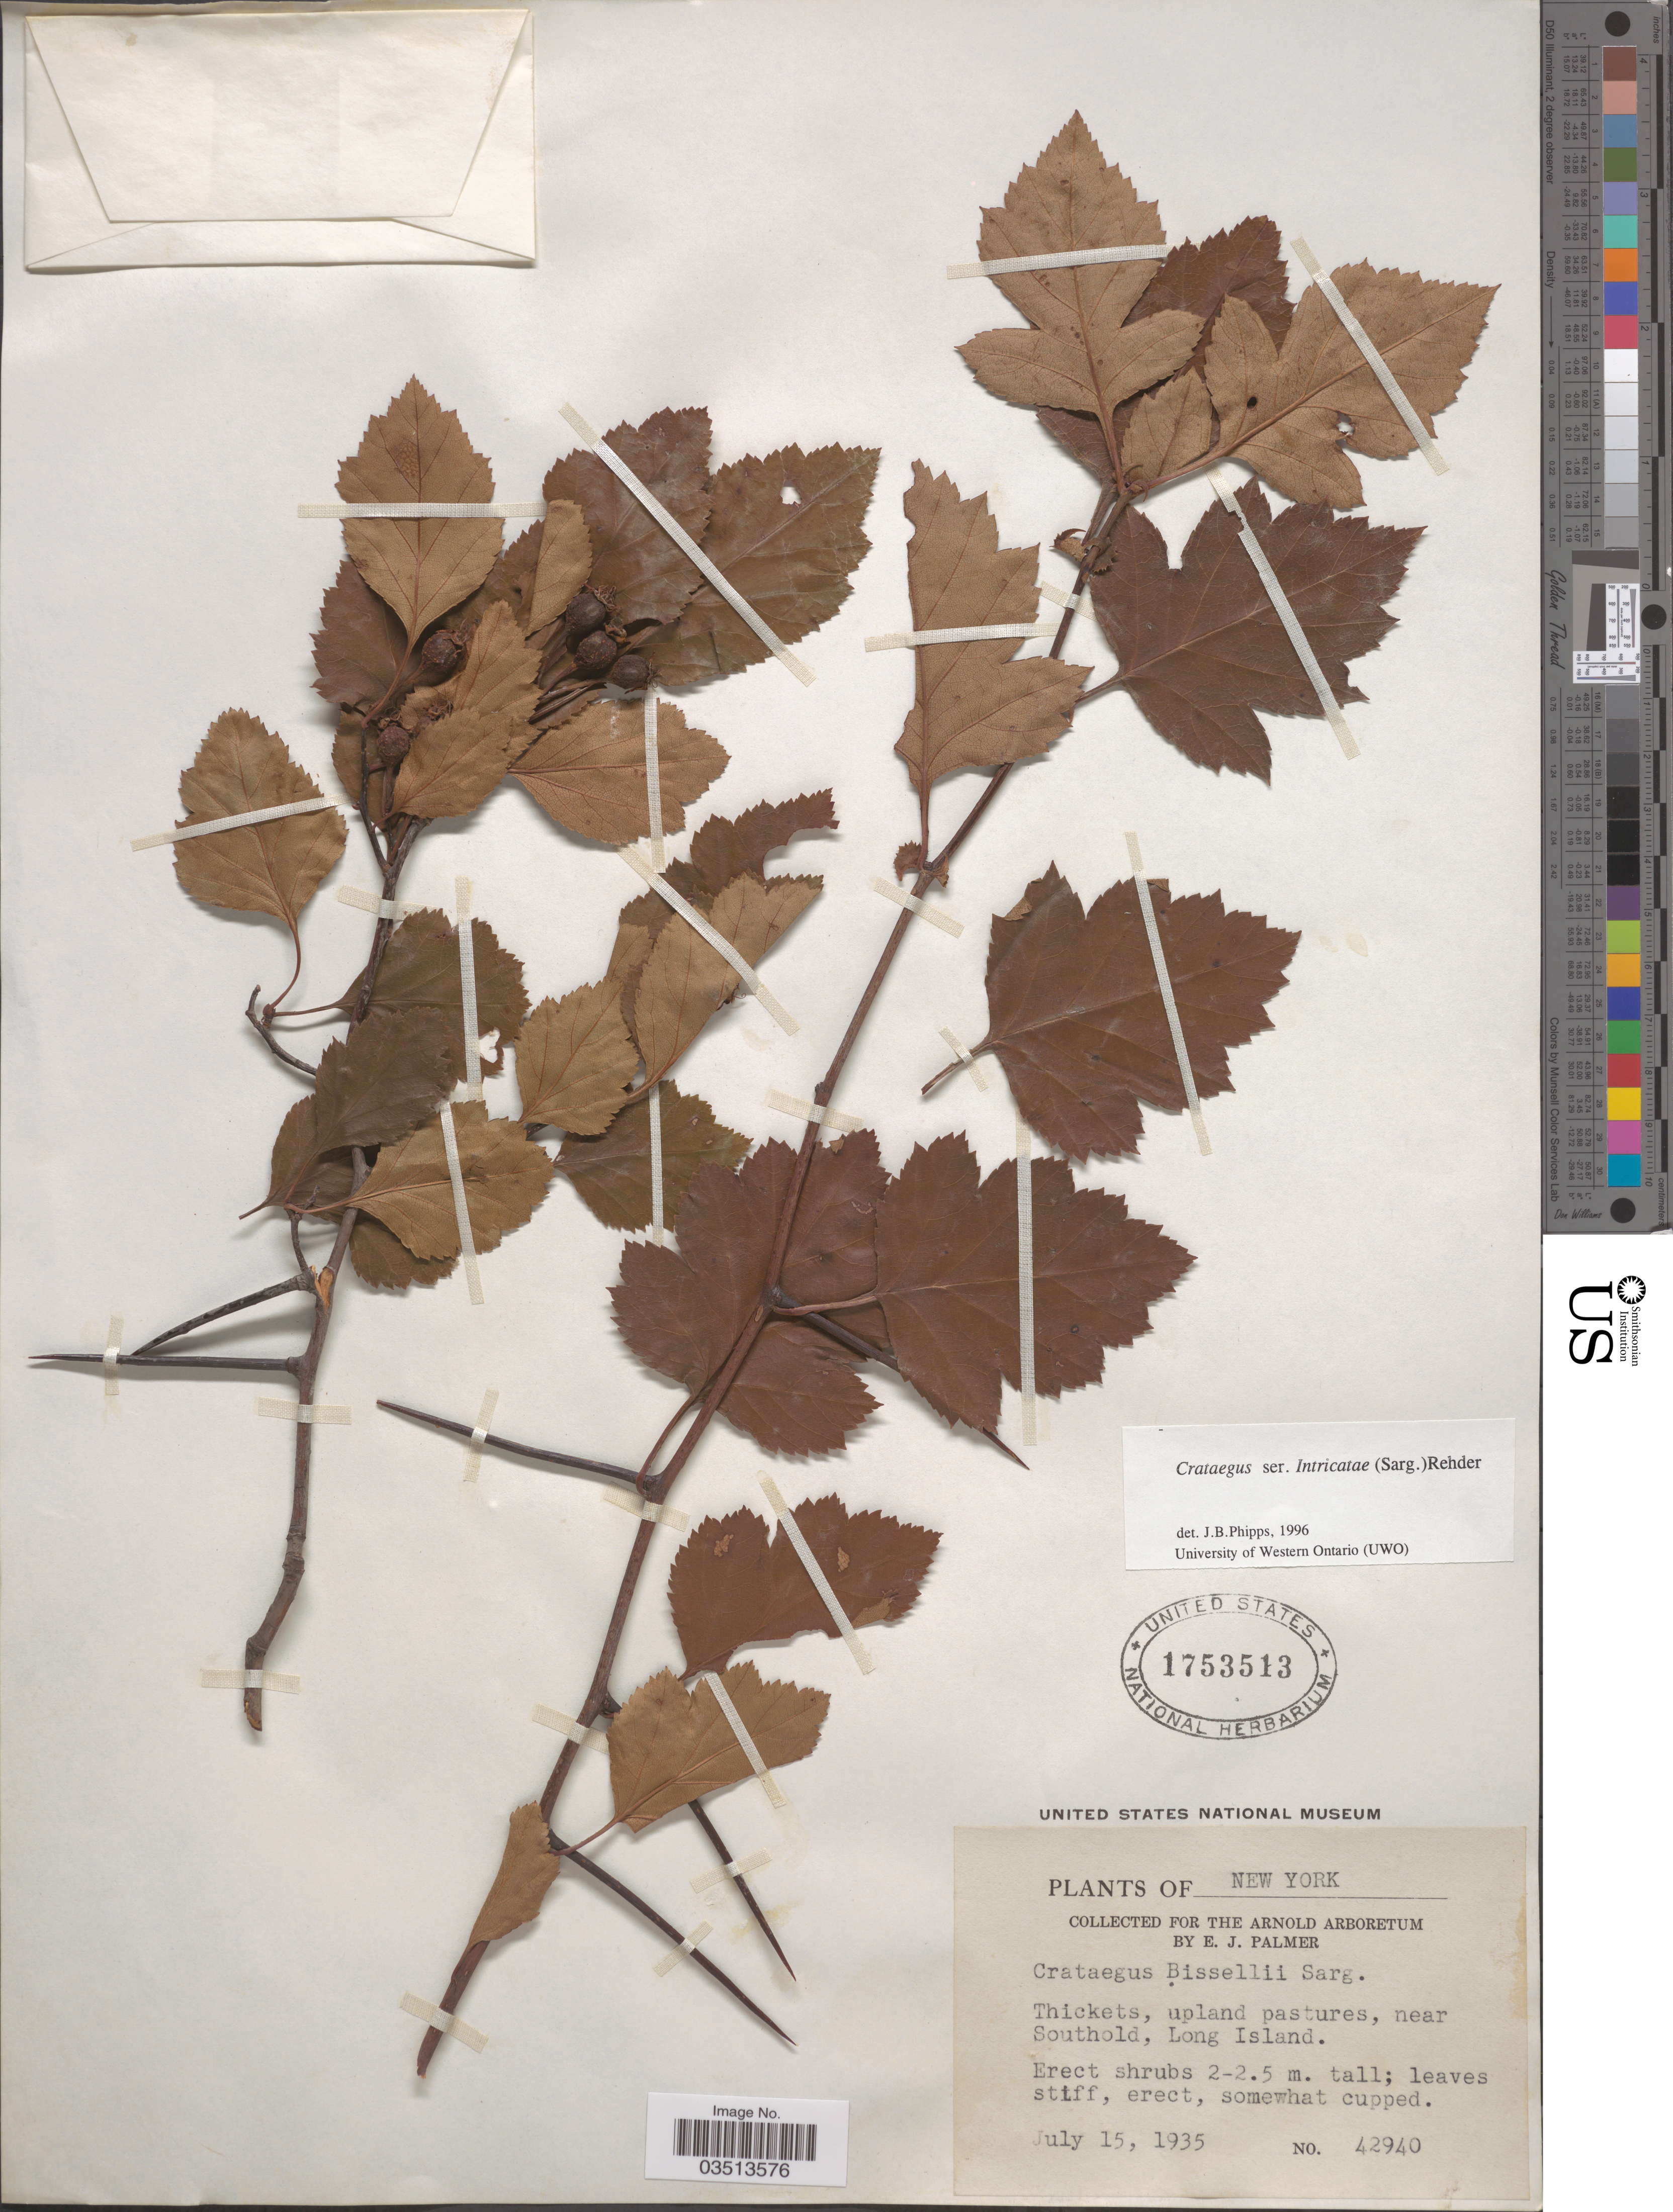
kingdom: Plantae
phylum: Tracheophyta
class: Magnoliopsida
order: Rosales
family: Rosaceae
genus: Crataegus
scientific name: Crataegus bissellii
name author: Sarg.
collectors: E. J. Palmer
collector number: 42940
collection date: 1935-07-15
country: United States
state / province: New York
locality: Thickets, upland pastures, near Southold, Long Island.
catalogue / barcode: US 1753513